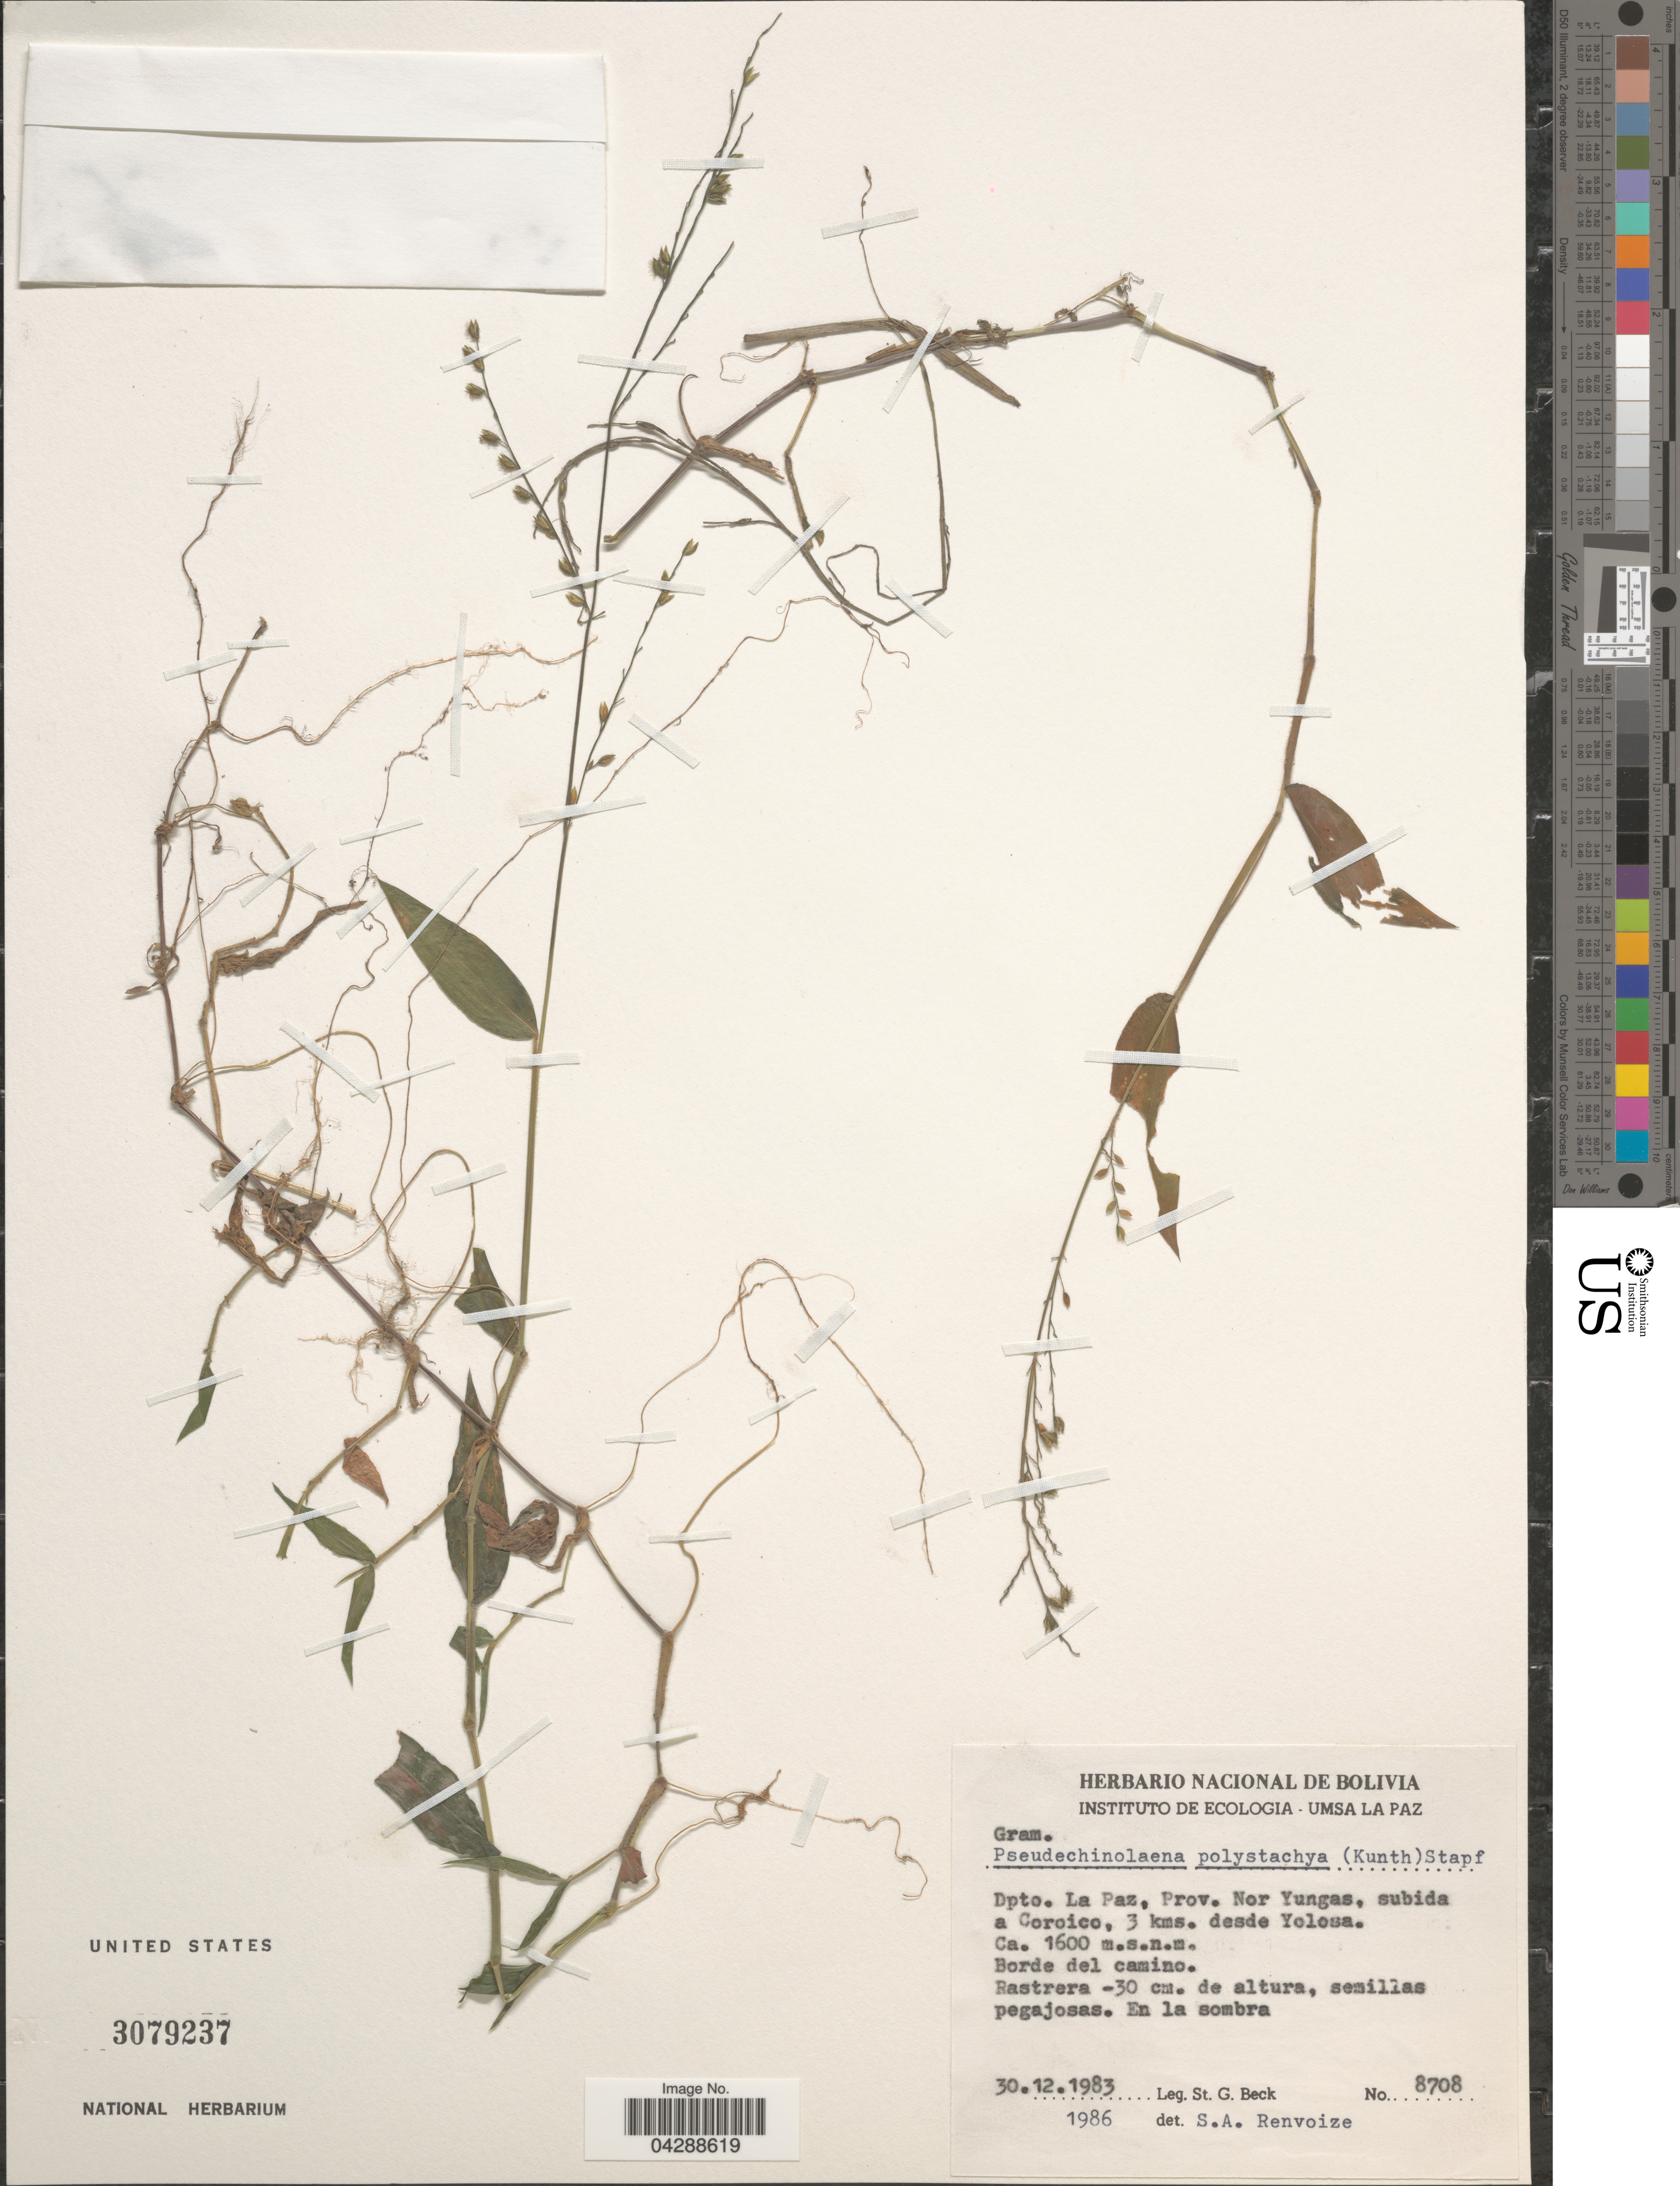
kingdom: Plantae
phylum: Tracheophyta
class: Liliopsida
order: Poales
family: Poaceae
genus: Pseudechinolaena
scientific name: Pseudechinolaena polystachya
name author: (Kunth) Stapf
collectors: S. G. Beck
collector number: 8708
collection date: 1983-12-30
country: Bolivia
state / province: La Paz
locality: Dpto. La Paz, Prov. Nor Yungas, subida a Coroico, 3 kms. desde Yelesa. Borde del camino.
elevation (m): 1600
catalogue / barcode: US 3079237